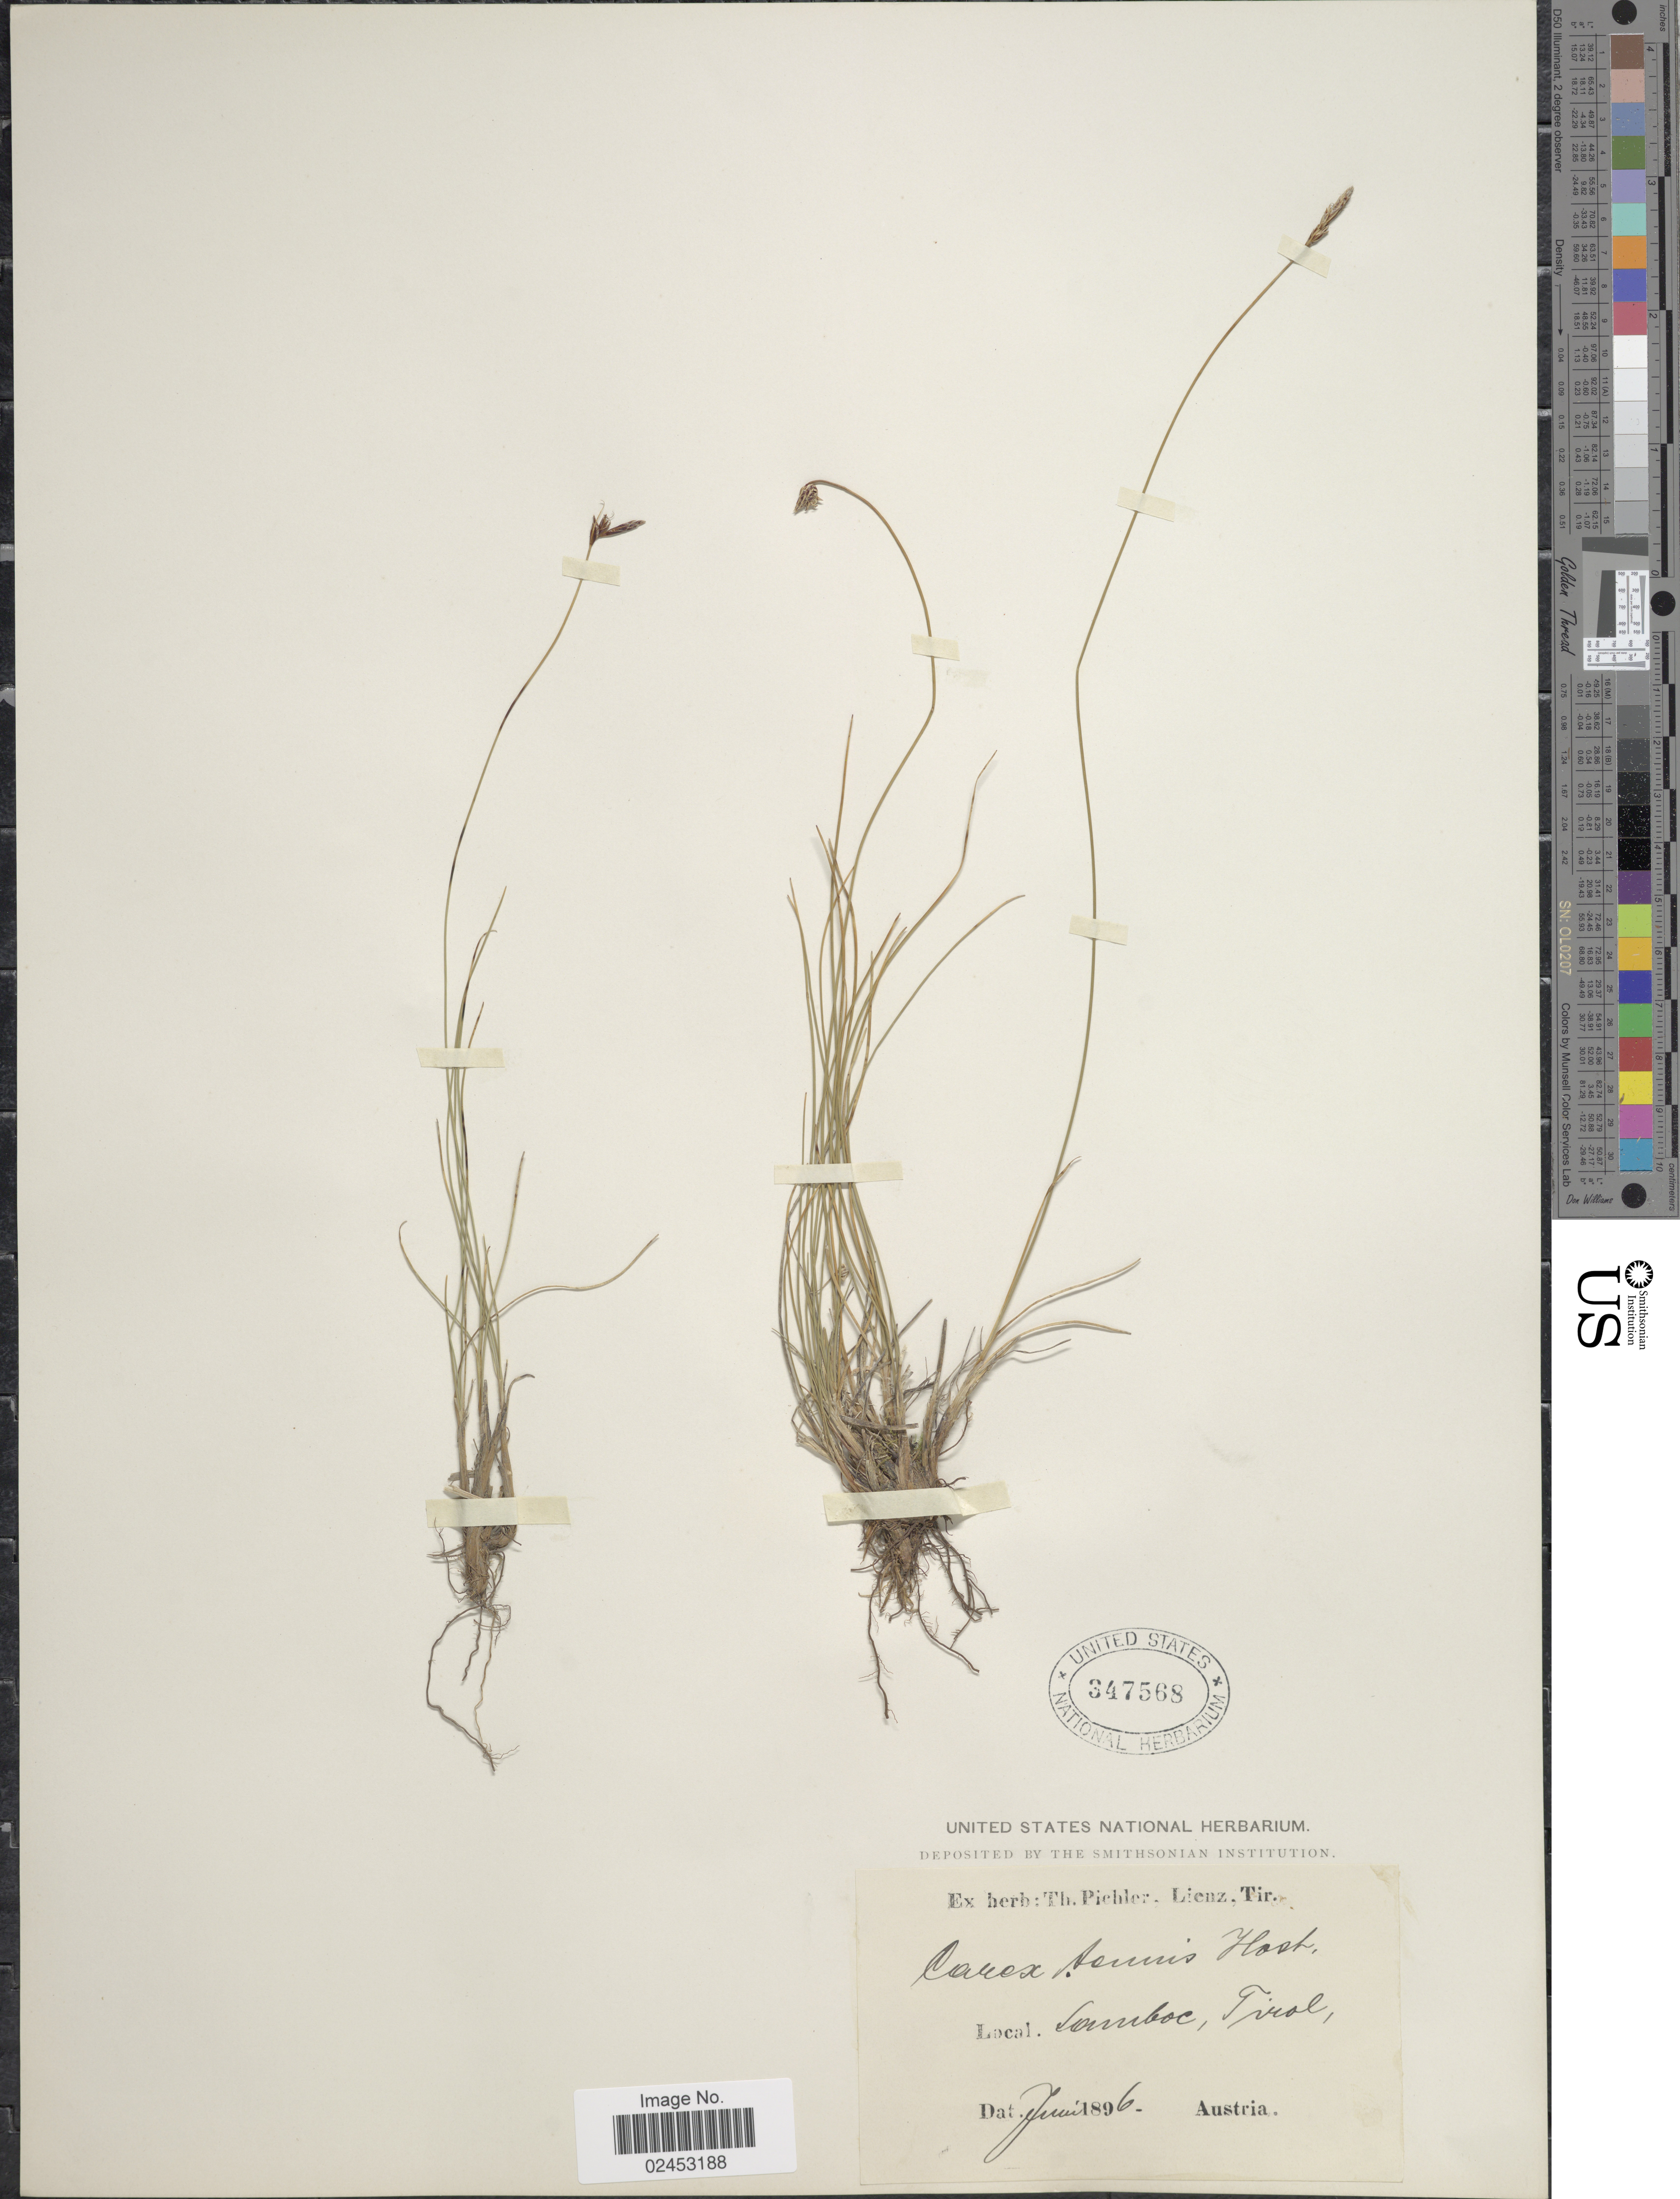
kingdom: Plantae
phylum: Tracheophyta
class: Liliopsida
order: Poales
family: Cyperaceae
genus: Carex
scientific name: Carex brachystachys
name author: Schrank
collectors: ex herb. T. Pichler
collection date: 1896-06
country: Austria / Italy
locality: Sannboc [interpreted],Tirol.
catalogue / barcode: US 347568